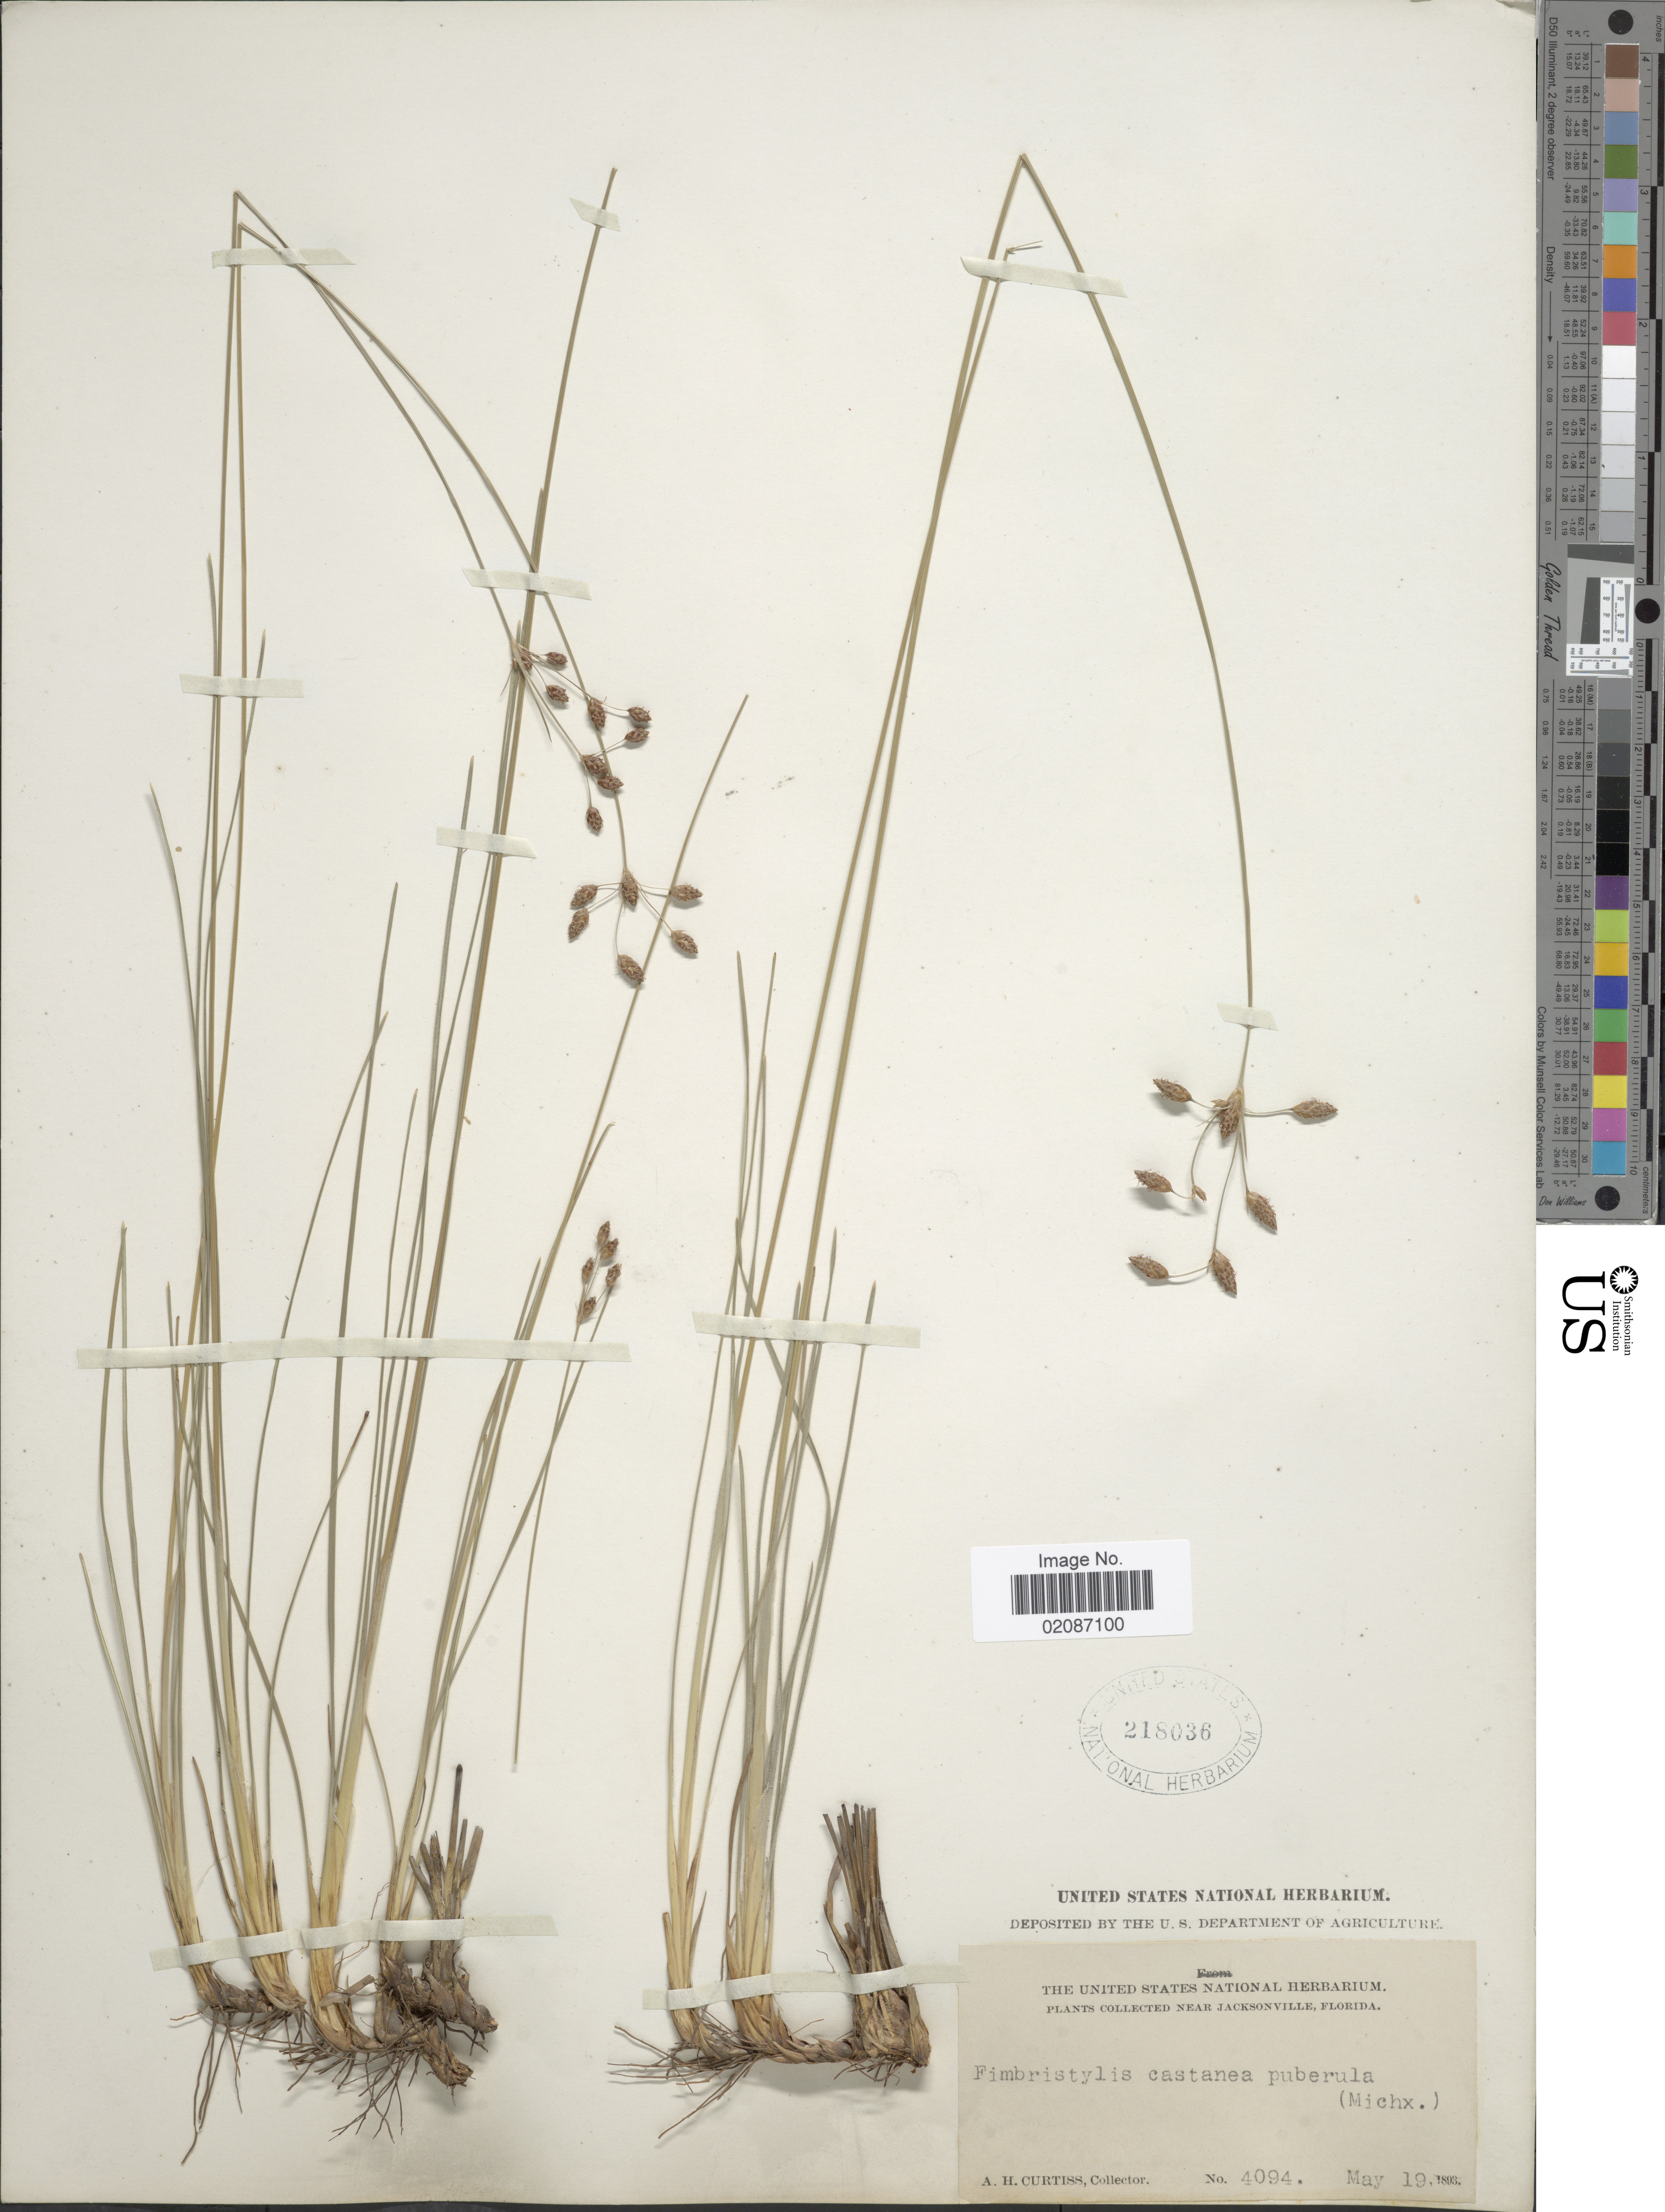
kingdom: Plantae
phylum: Tracheophyta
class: Liliopsida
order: Poales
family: Cyperaceae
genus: Fimbristylis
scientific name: Fimbristylis castanea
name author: (Michx.) Vahl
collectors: A. H. Curtiss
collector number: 4094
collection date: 1893-05-19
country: United States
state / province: Florida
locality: Near Jacksonville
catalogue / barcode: US 218036